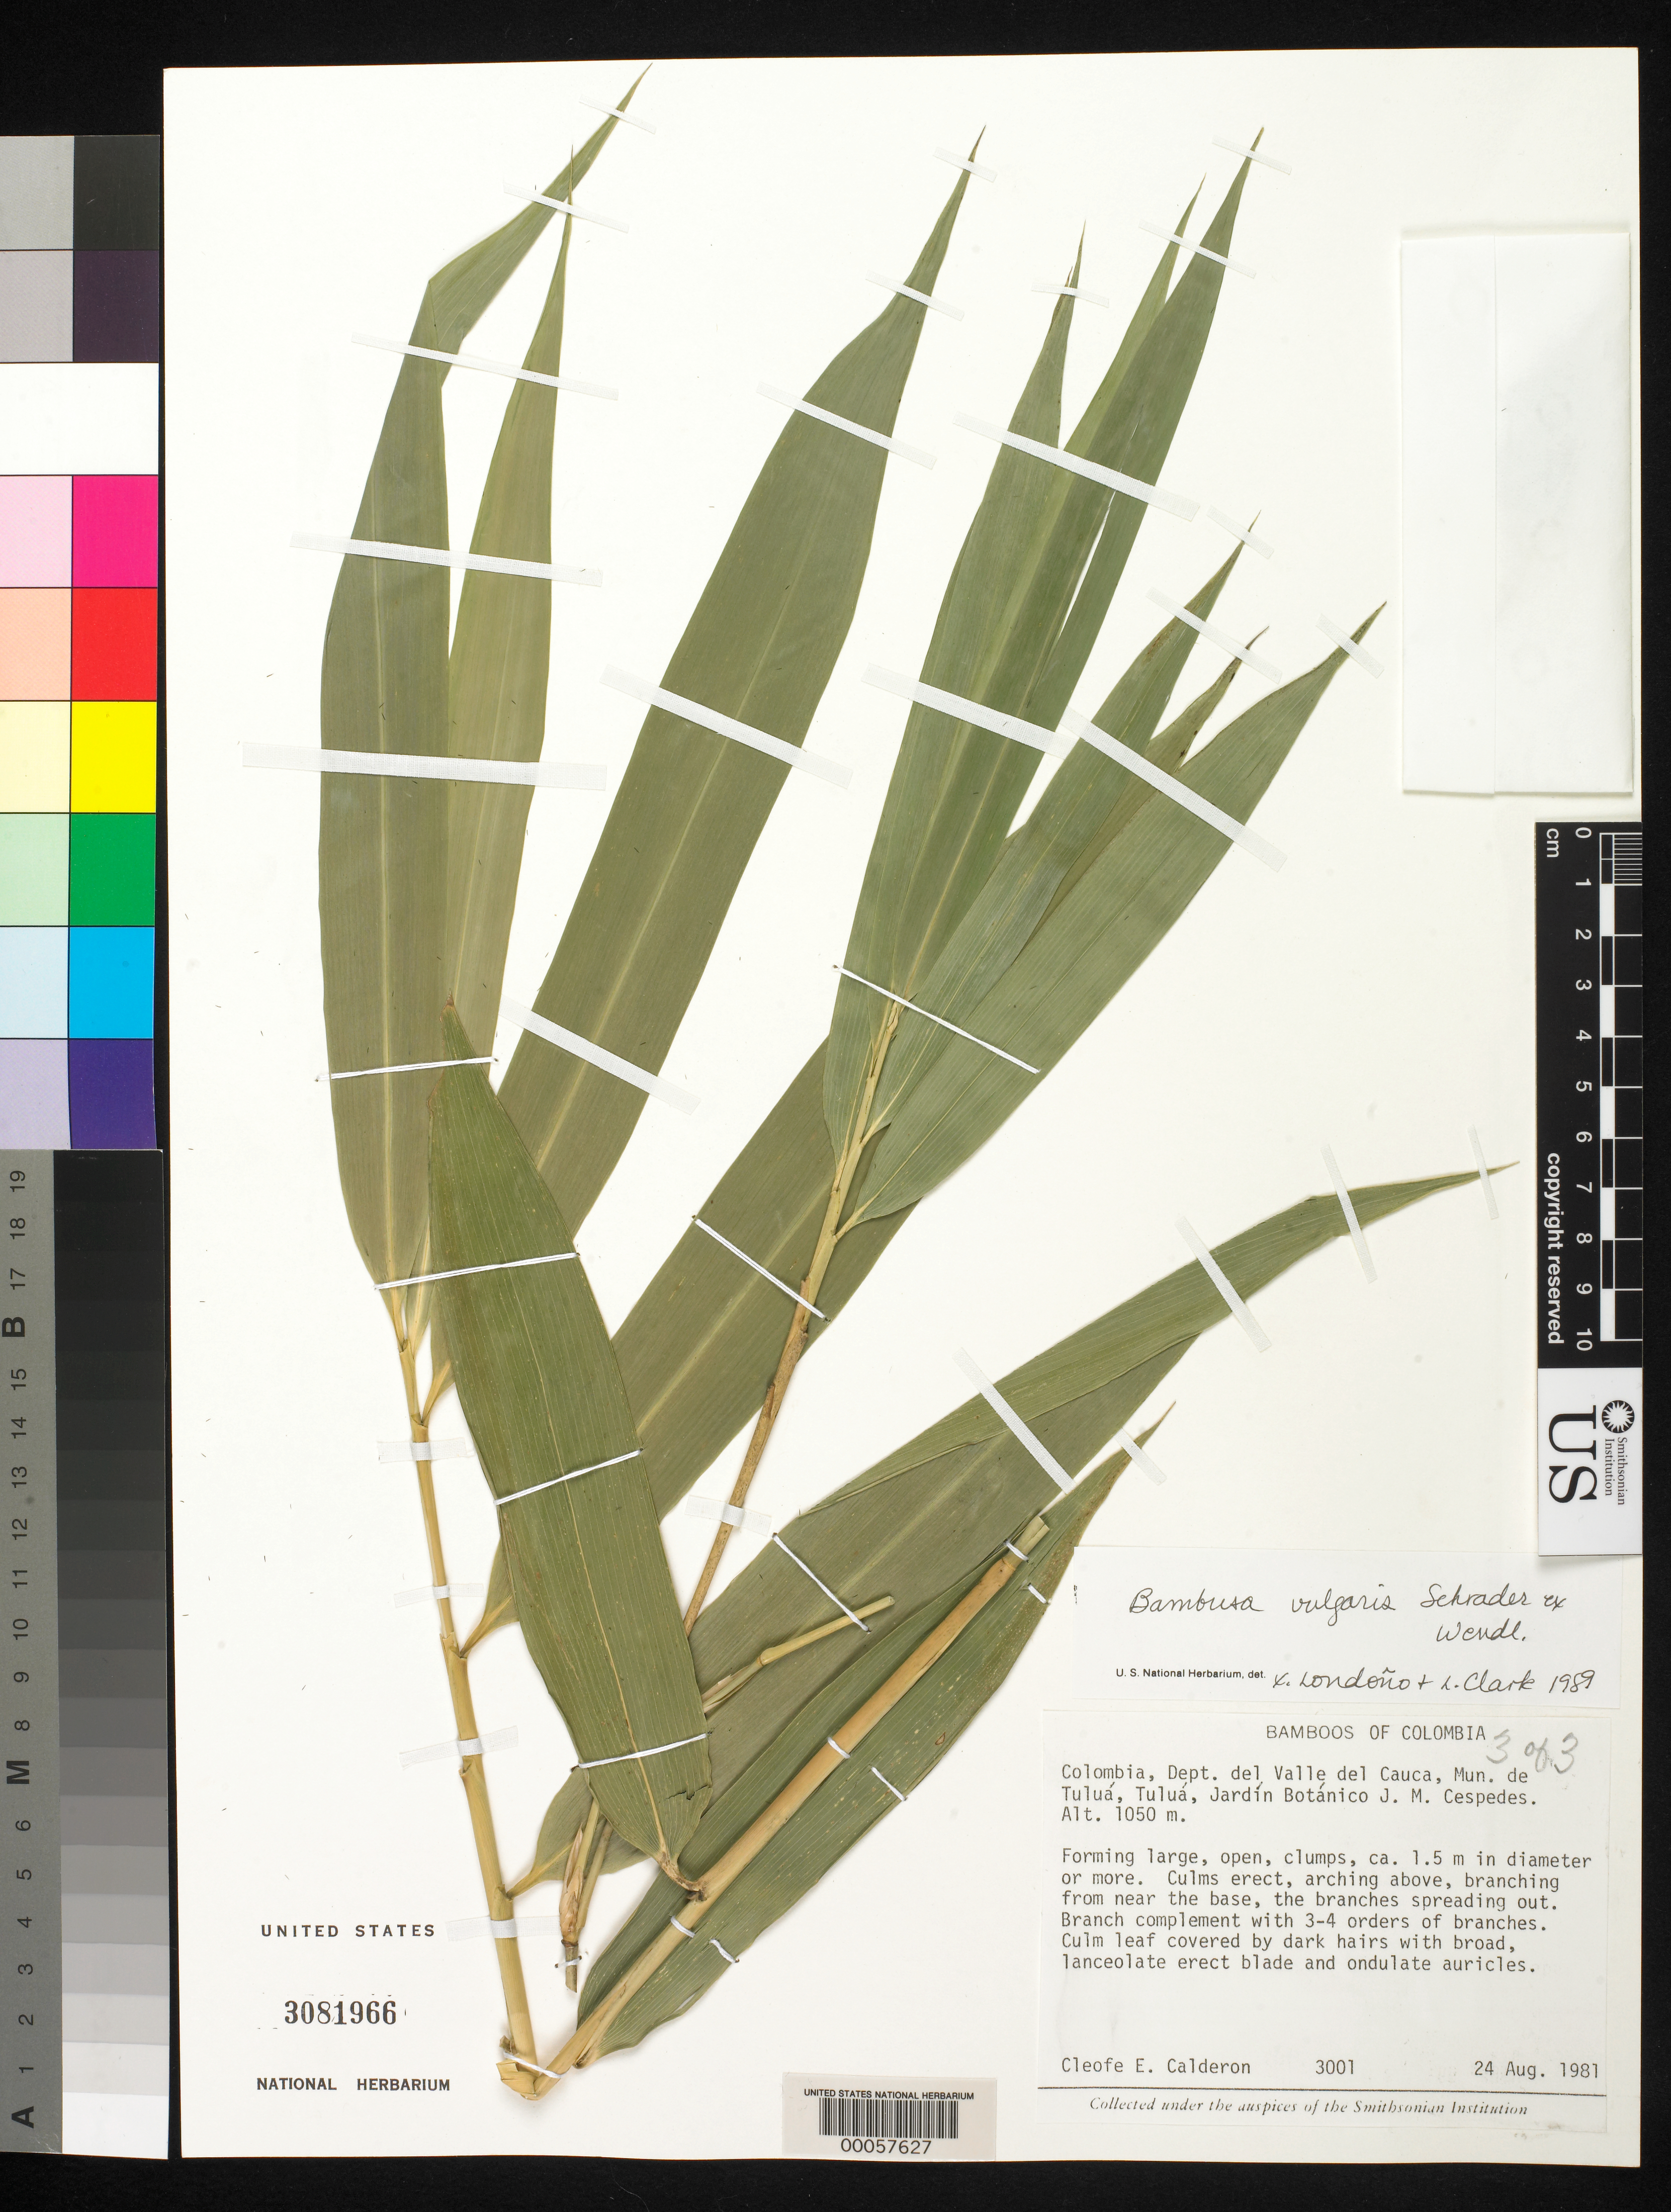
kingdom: Plantae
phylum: Tracheophyta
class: Liliopsida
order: Poales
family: Poaceae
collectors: C. E. Calderón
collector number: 3001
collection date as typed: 24 Aug 1981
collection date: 1981-08-24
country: Colombia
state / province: Valle del Cauca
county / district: Tuluá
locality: Mun. Tulua, Jardin Botanico J.M. Cespedes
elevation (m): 1050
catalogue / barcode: US 3081966